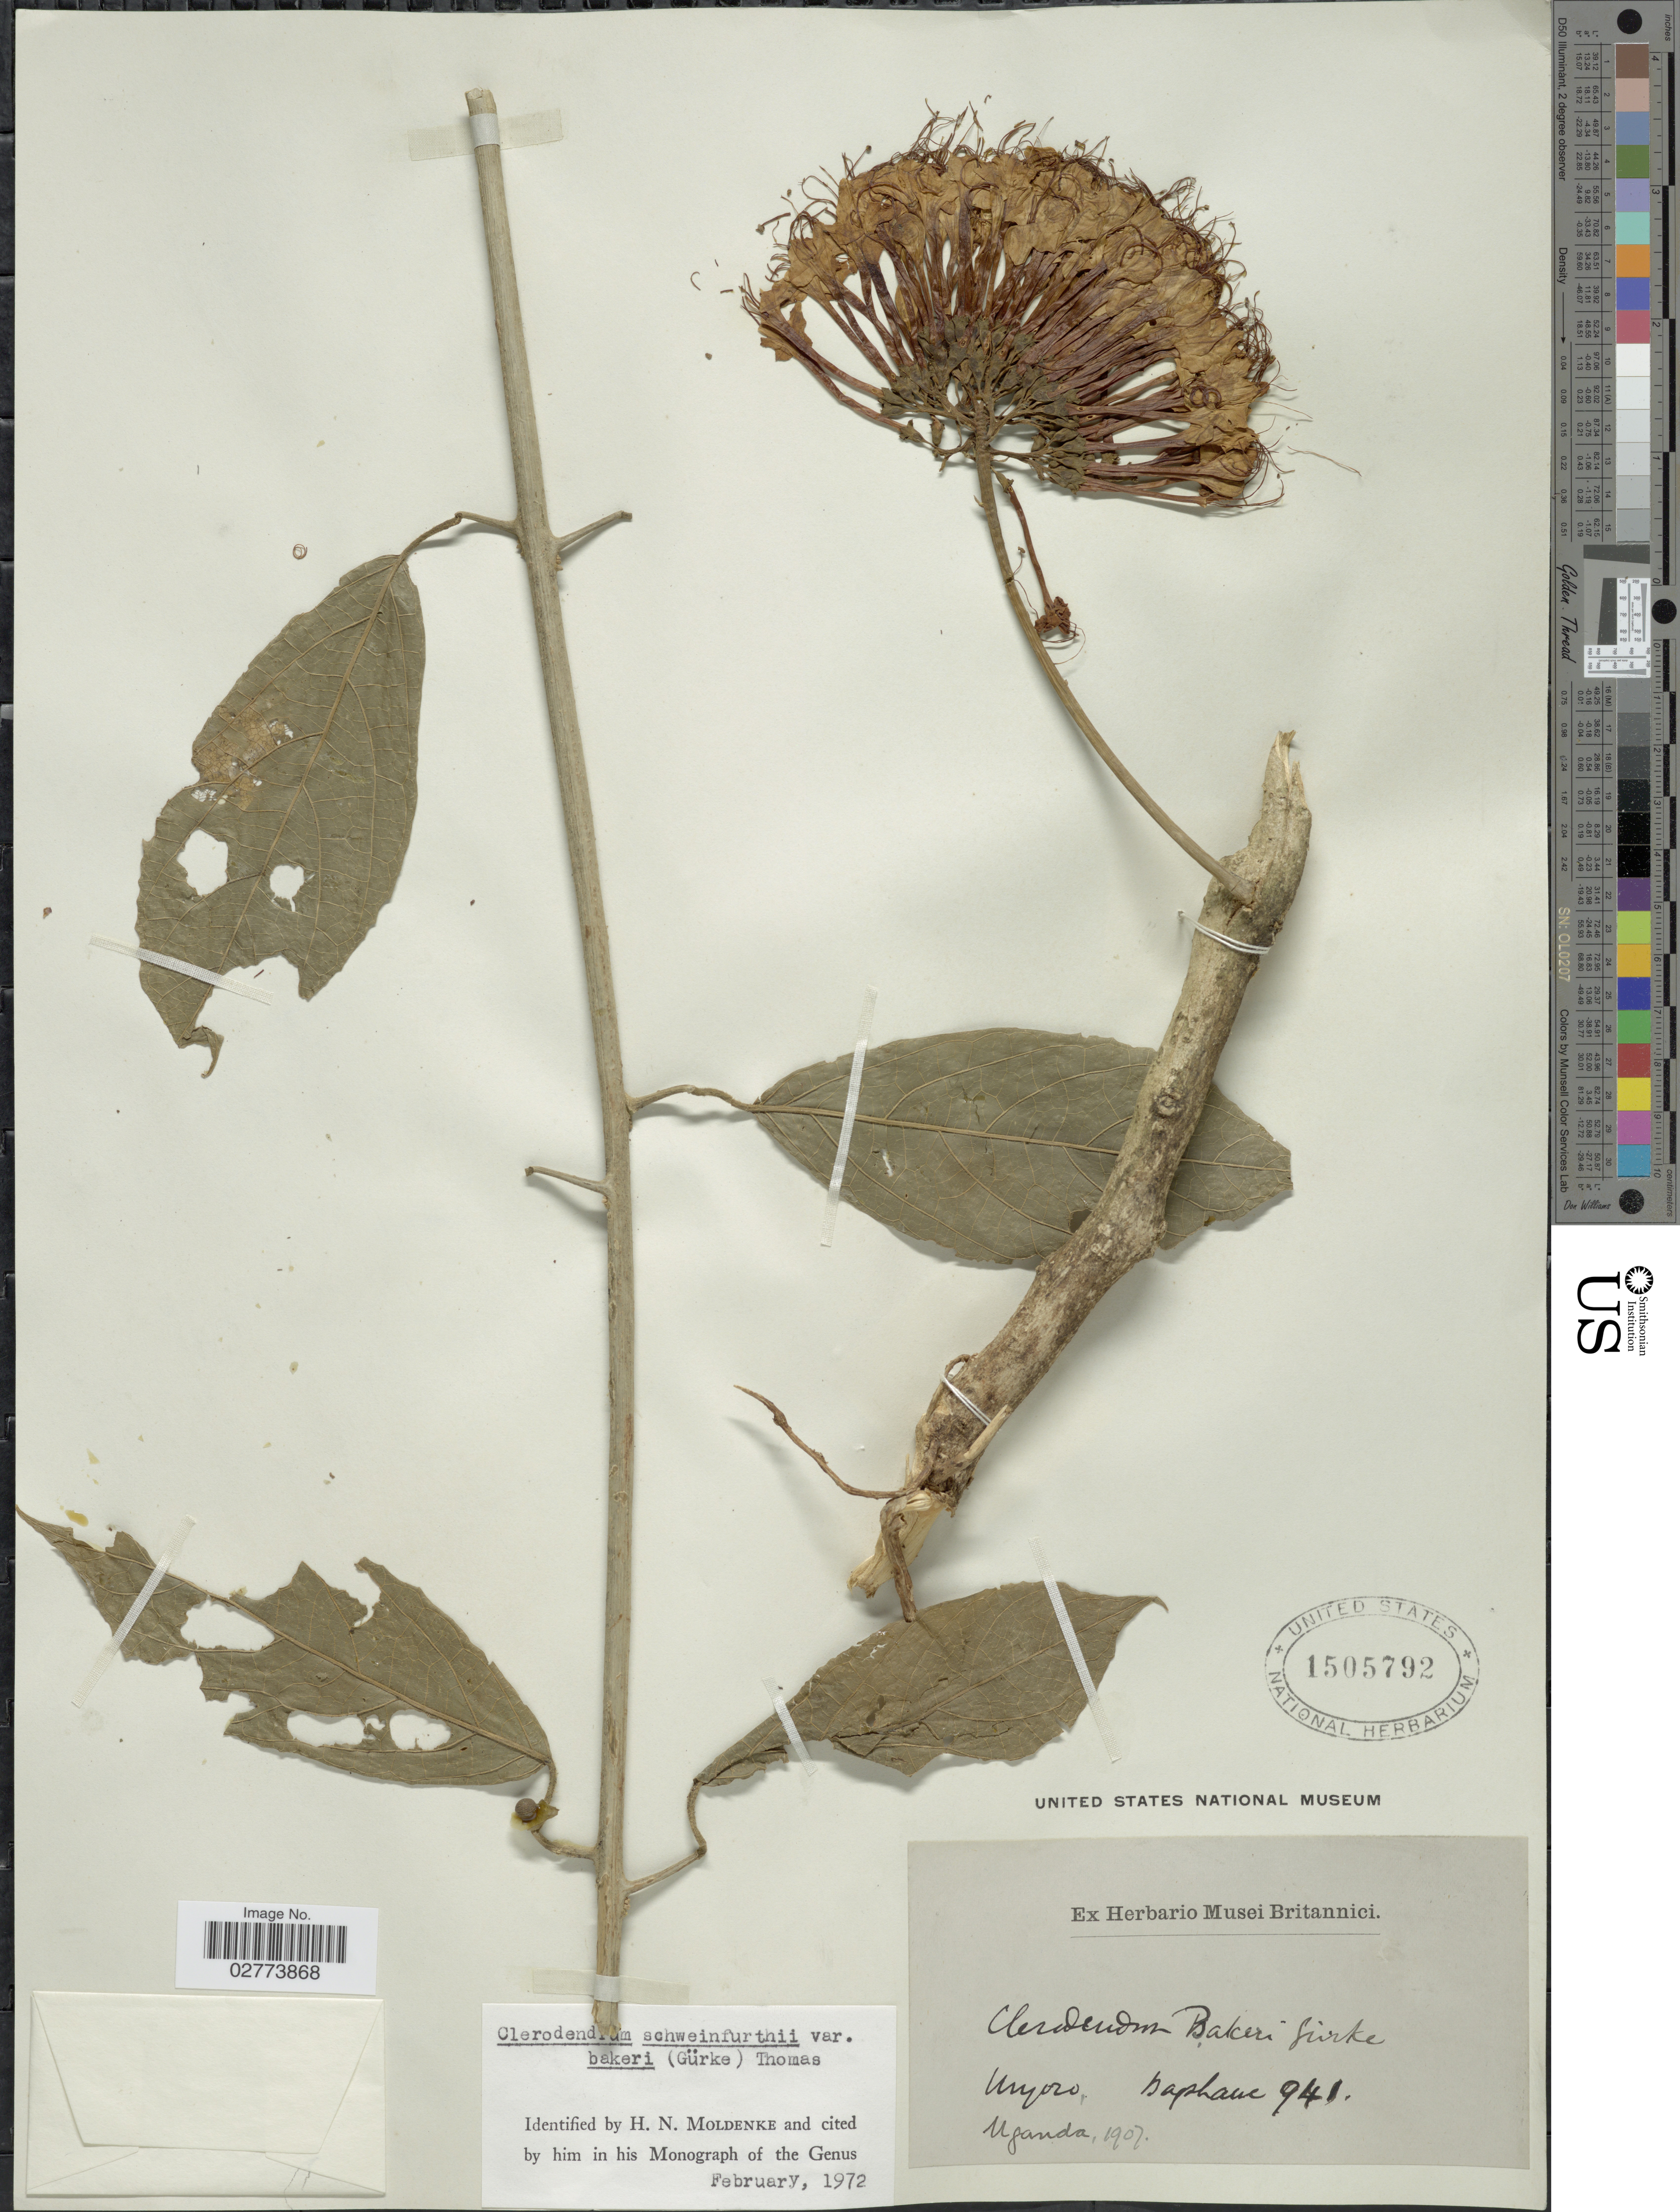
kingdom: Plantae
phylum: Tracheophyta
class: Magnoliopsida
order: Lamiales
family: Lamiaceae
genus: Clerodendrum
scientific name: Clerodendrum schweinfurthii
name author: Gürke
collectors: Baphane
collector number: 941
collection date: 1907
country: Uganda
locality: Myoro.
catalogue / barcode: US 1505792